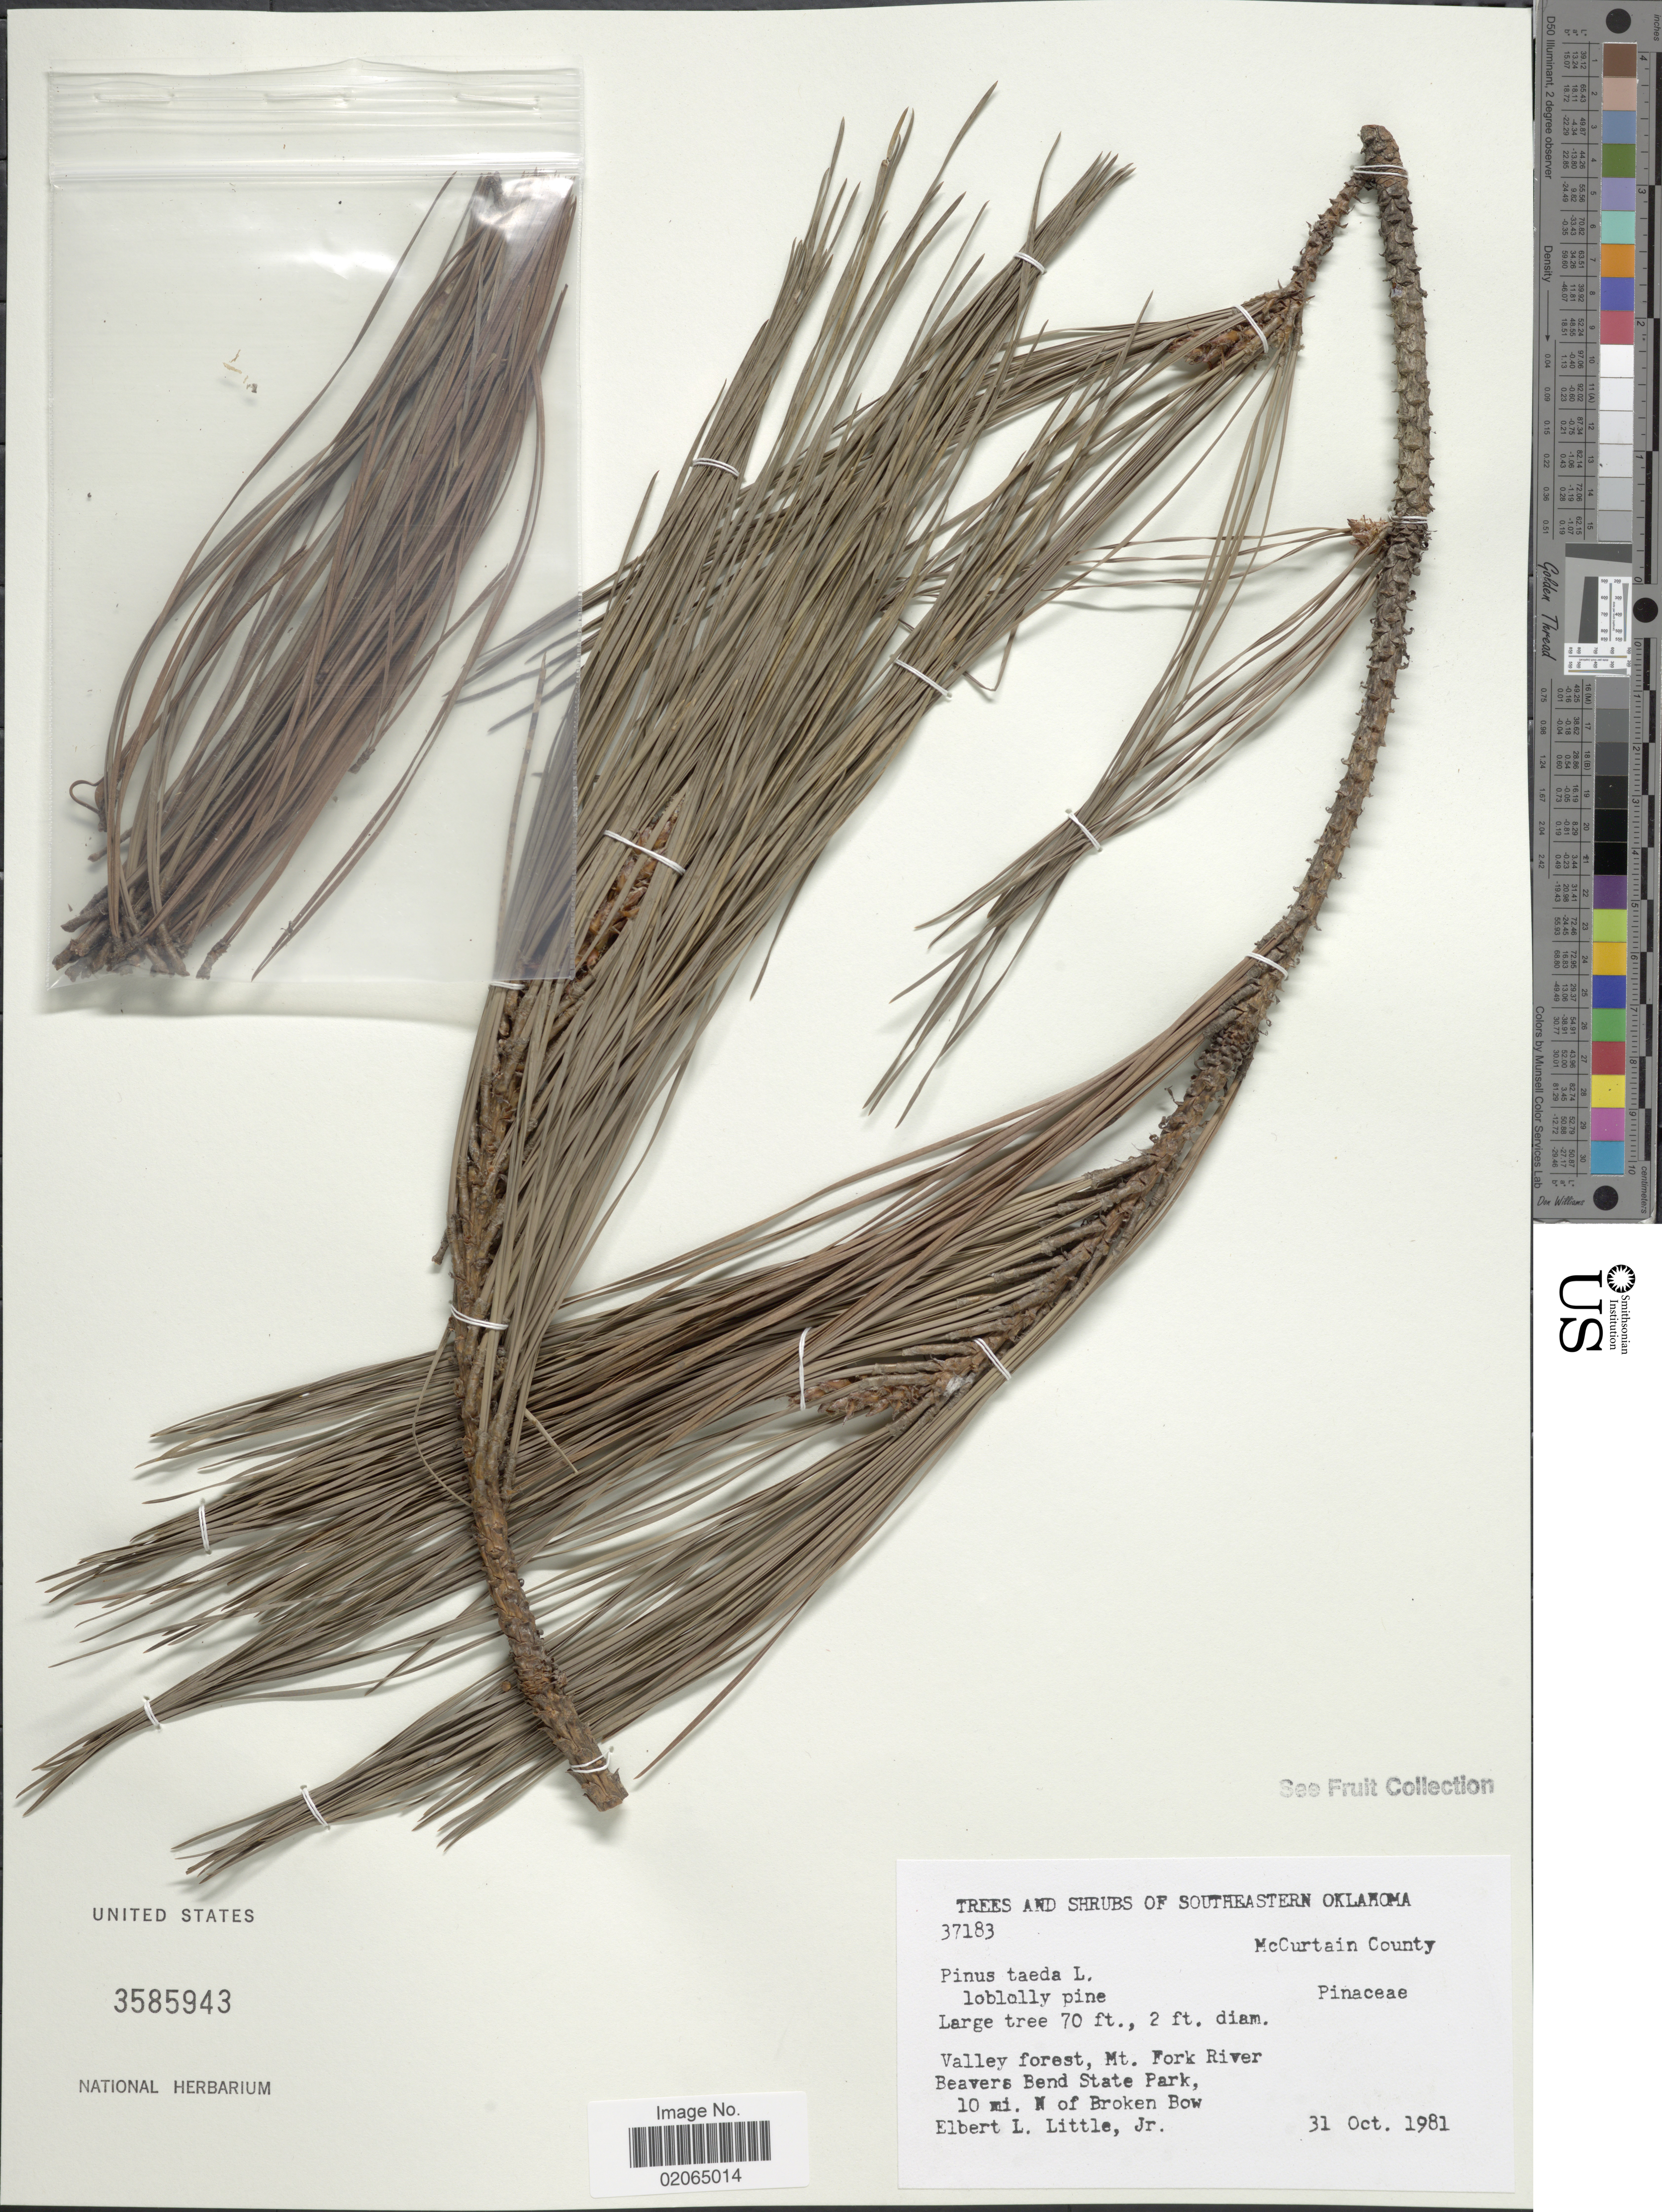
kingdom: Plantae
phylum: Tracheophyta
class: Pinopsida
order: Pinales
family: Pinaceae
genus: Pinus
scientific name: Pinus taeda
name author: L.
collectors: E. L. Little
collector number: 37183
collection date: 1981-10-31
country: United States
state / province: Oklahoma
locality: Southeastern Oklahoma, McCurtain County, Valley forest, Mt. Fork River, Beavers Bend State Park, 10 mi. W of Broken Bow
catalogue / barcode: US 3585943